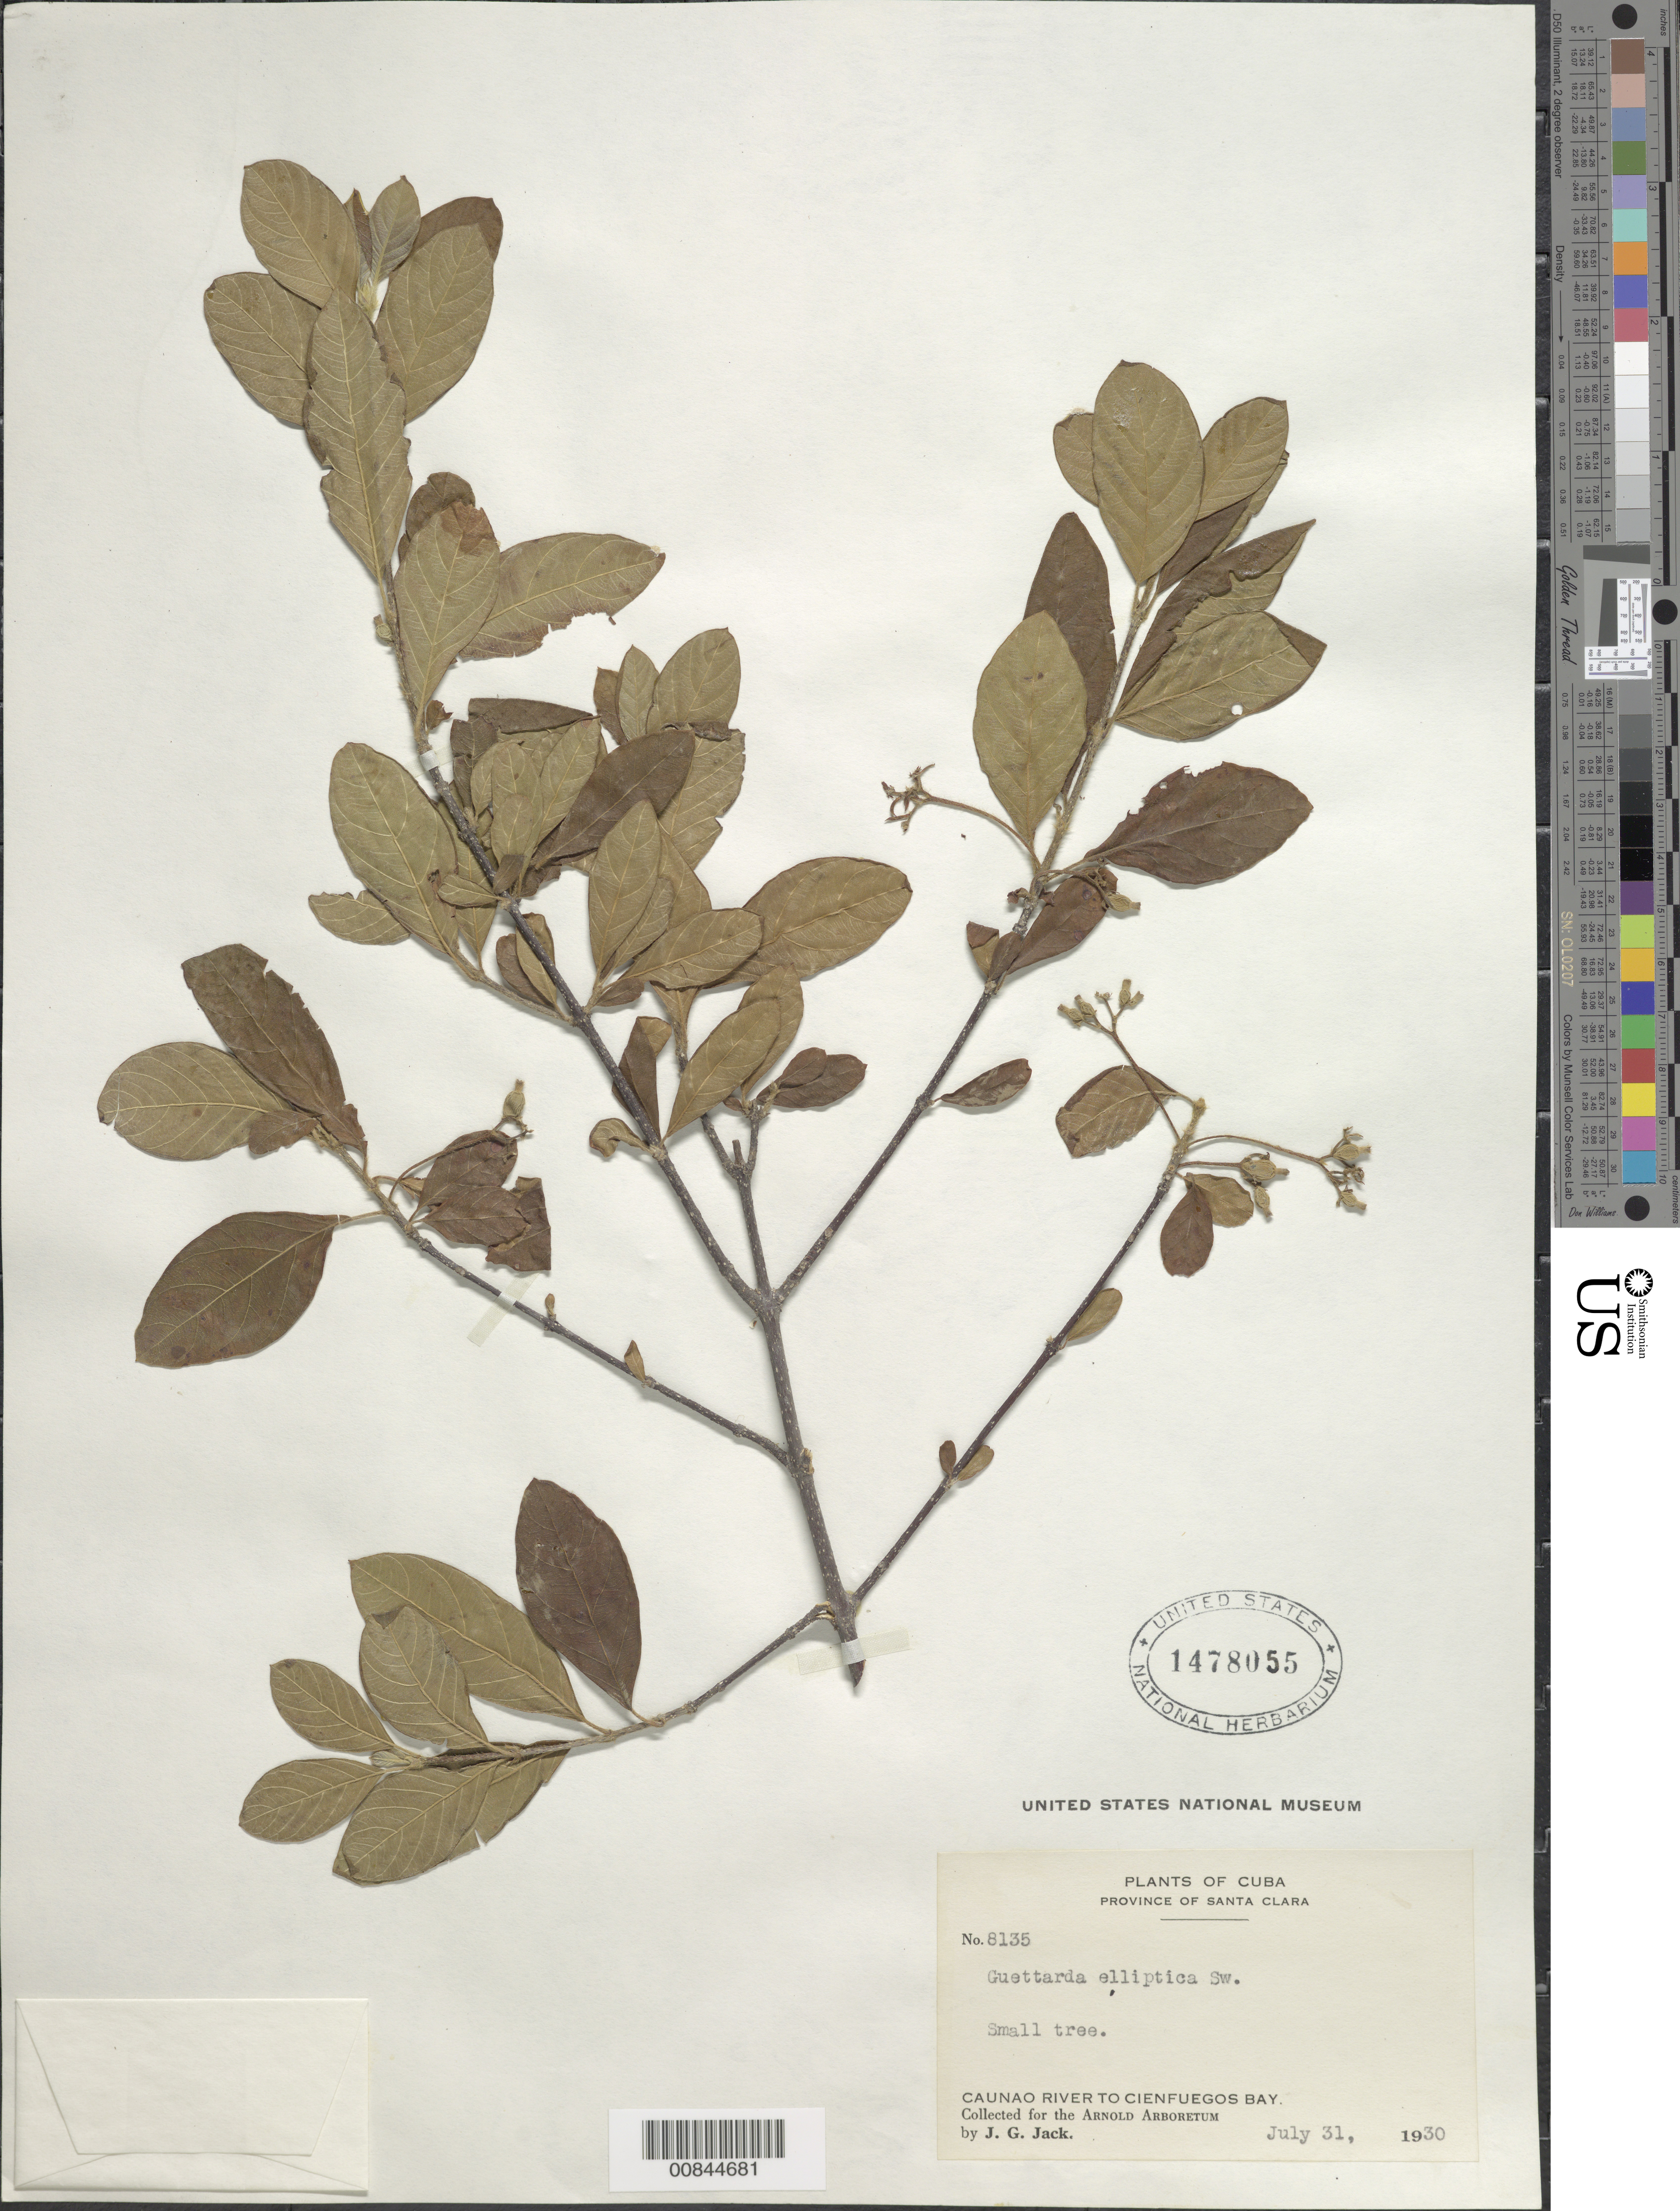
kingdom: Plantae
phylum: Tracheophyta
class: Magnoliopsida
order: Gentianales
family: Rubiaceae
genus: Guettarda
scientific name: Guettarda elliptica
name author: Sw.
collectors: J. G. Jack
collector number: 8135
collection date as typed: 31 Jul 1930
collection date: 1930-07-31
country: Cuba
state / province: Las Villas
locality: Caunao River to Cienfuegos Bay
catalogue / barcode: US 1478055